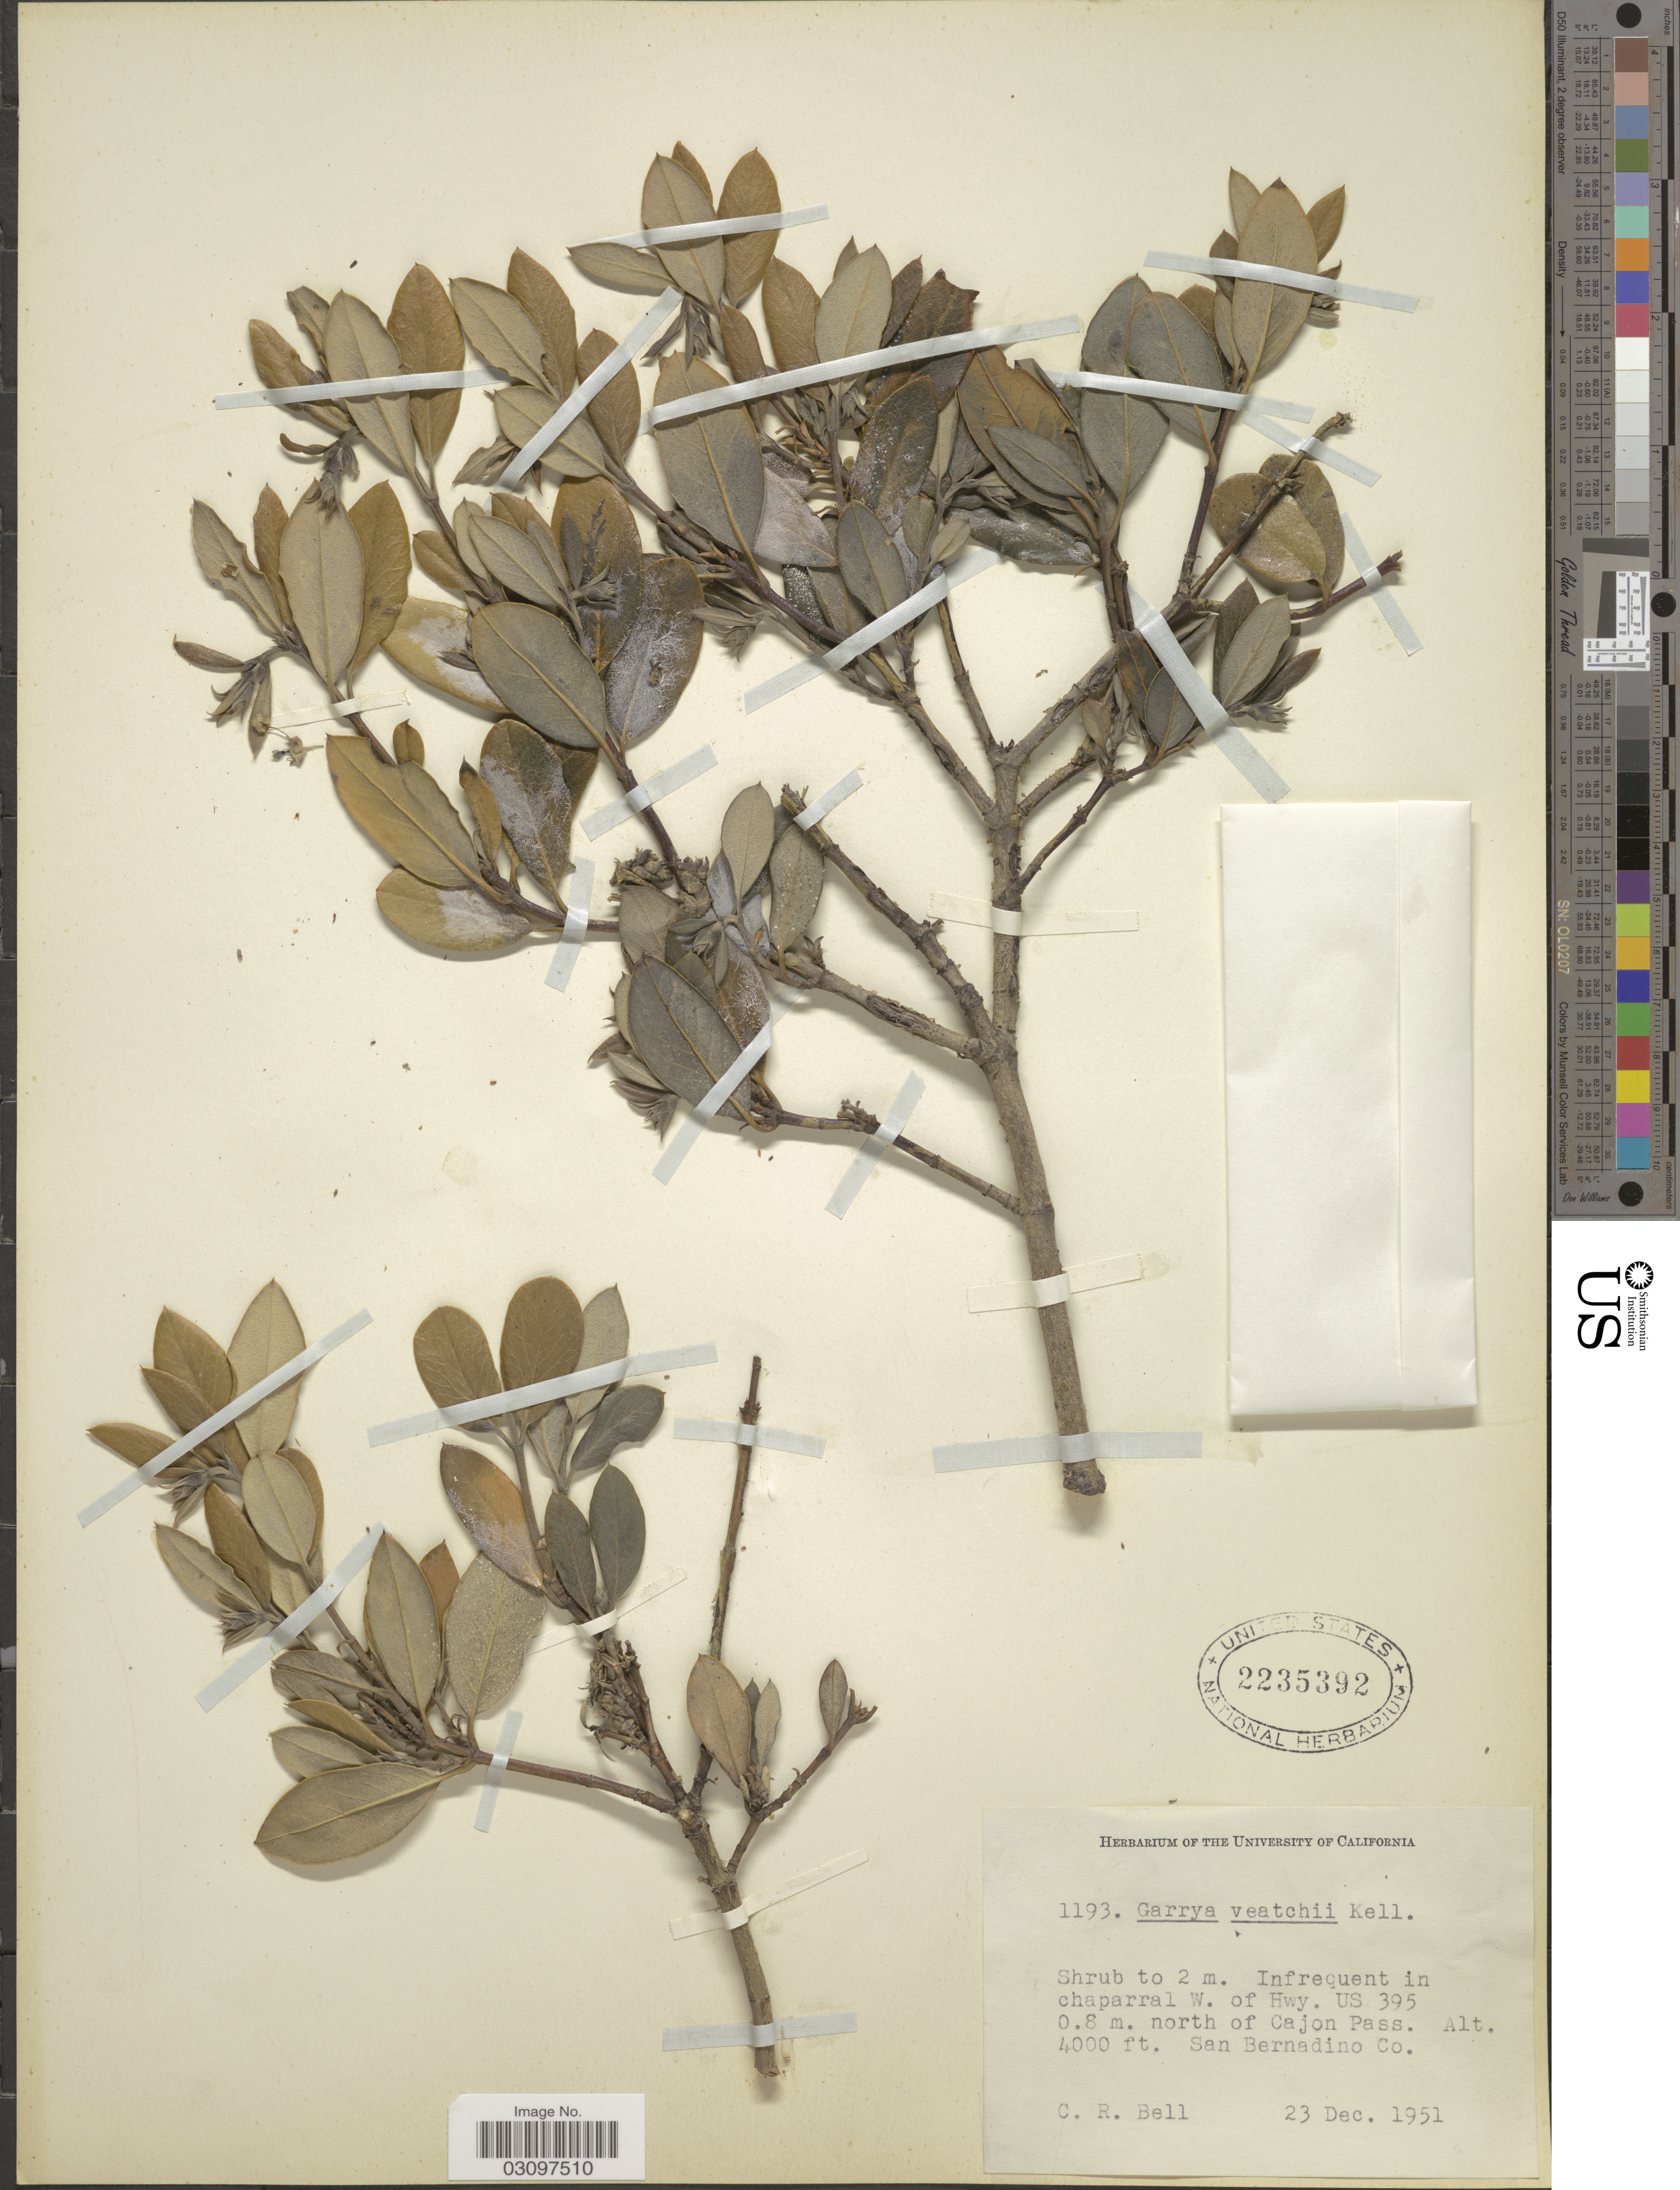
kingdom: Plantae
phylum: Tracheophyta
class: Magnoliopsida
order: Garryales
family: Garryaceae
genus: Garrya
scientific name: Garrya veatchii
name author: Kellogg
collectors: C. R. Bell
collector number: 1193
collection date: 1951-12-23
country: United States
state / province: California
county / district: San Bernardino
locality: Infrequent in chaparral W. of Hwy. US 395 0.8 m. north of Cajon Pass. San Bernardino Co.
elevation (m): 1219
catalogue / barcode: US 2235392